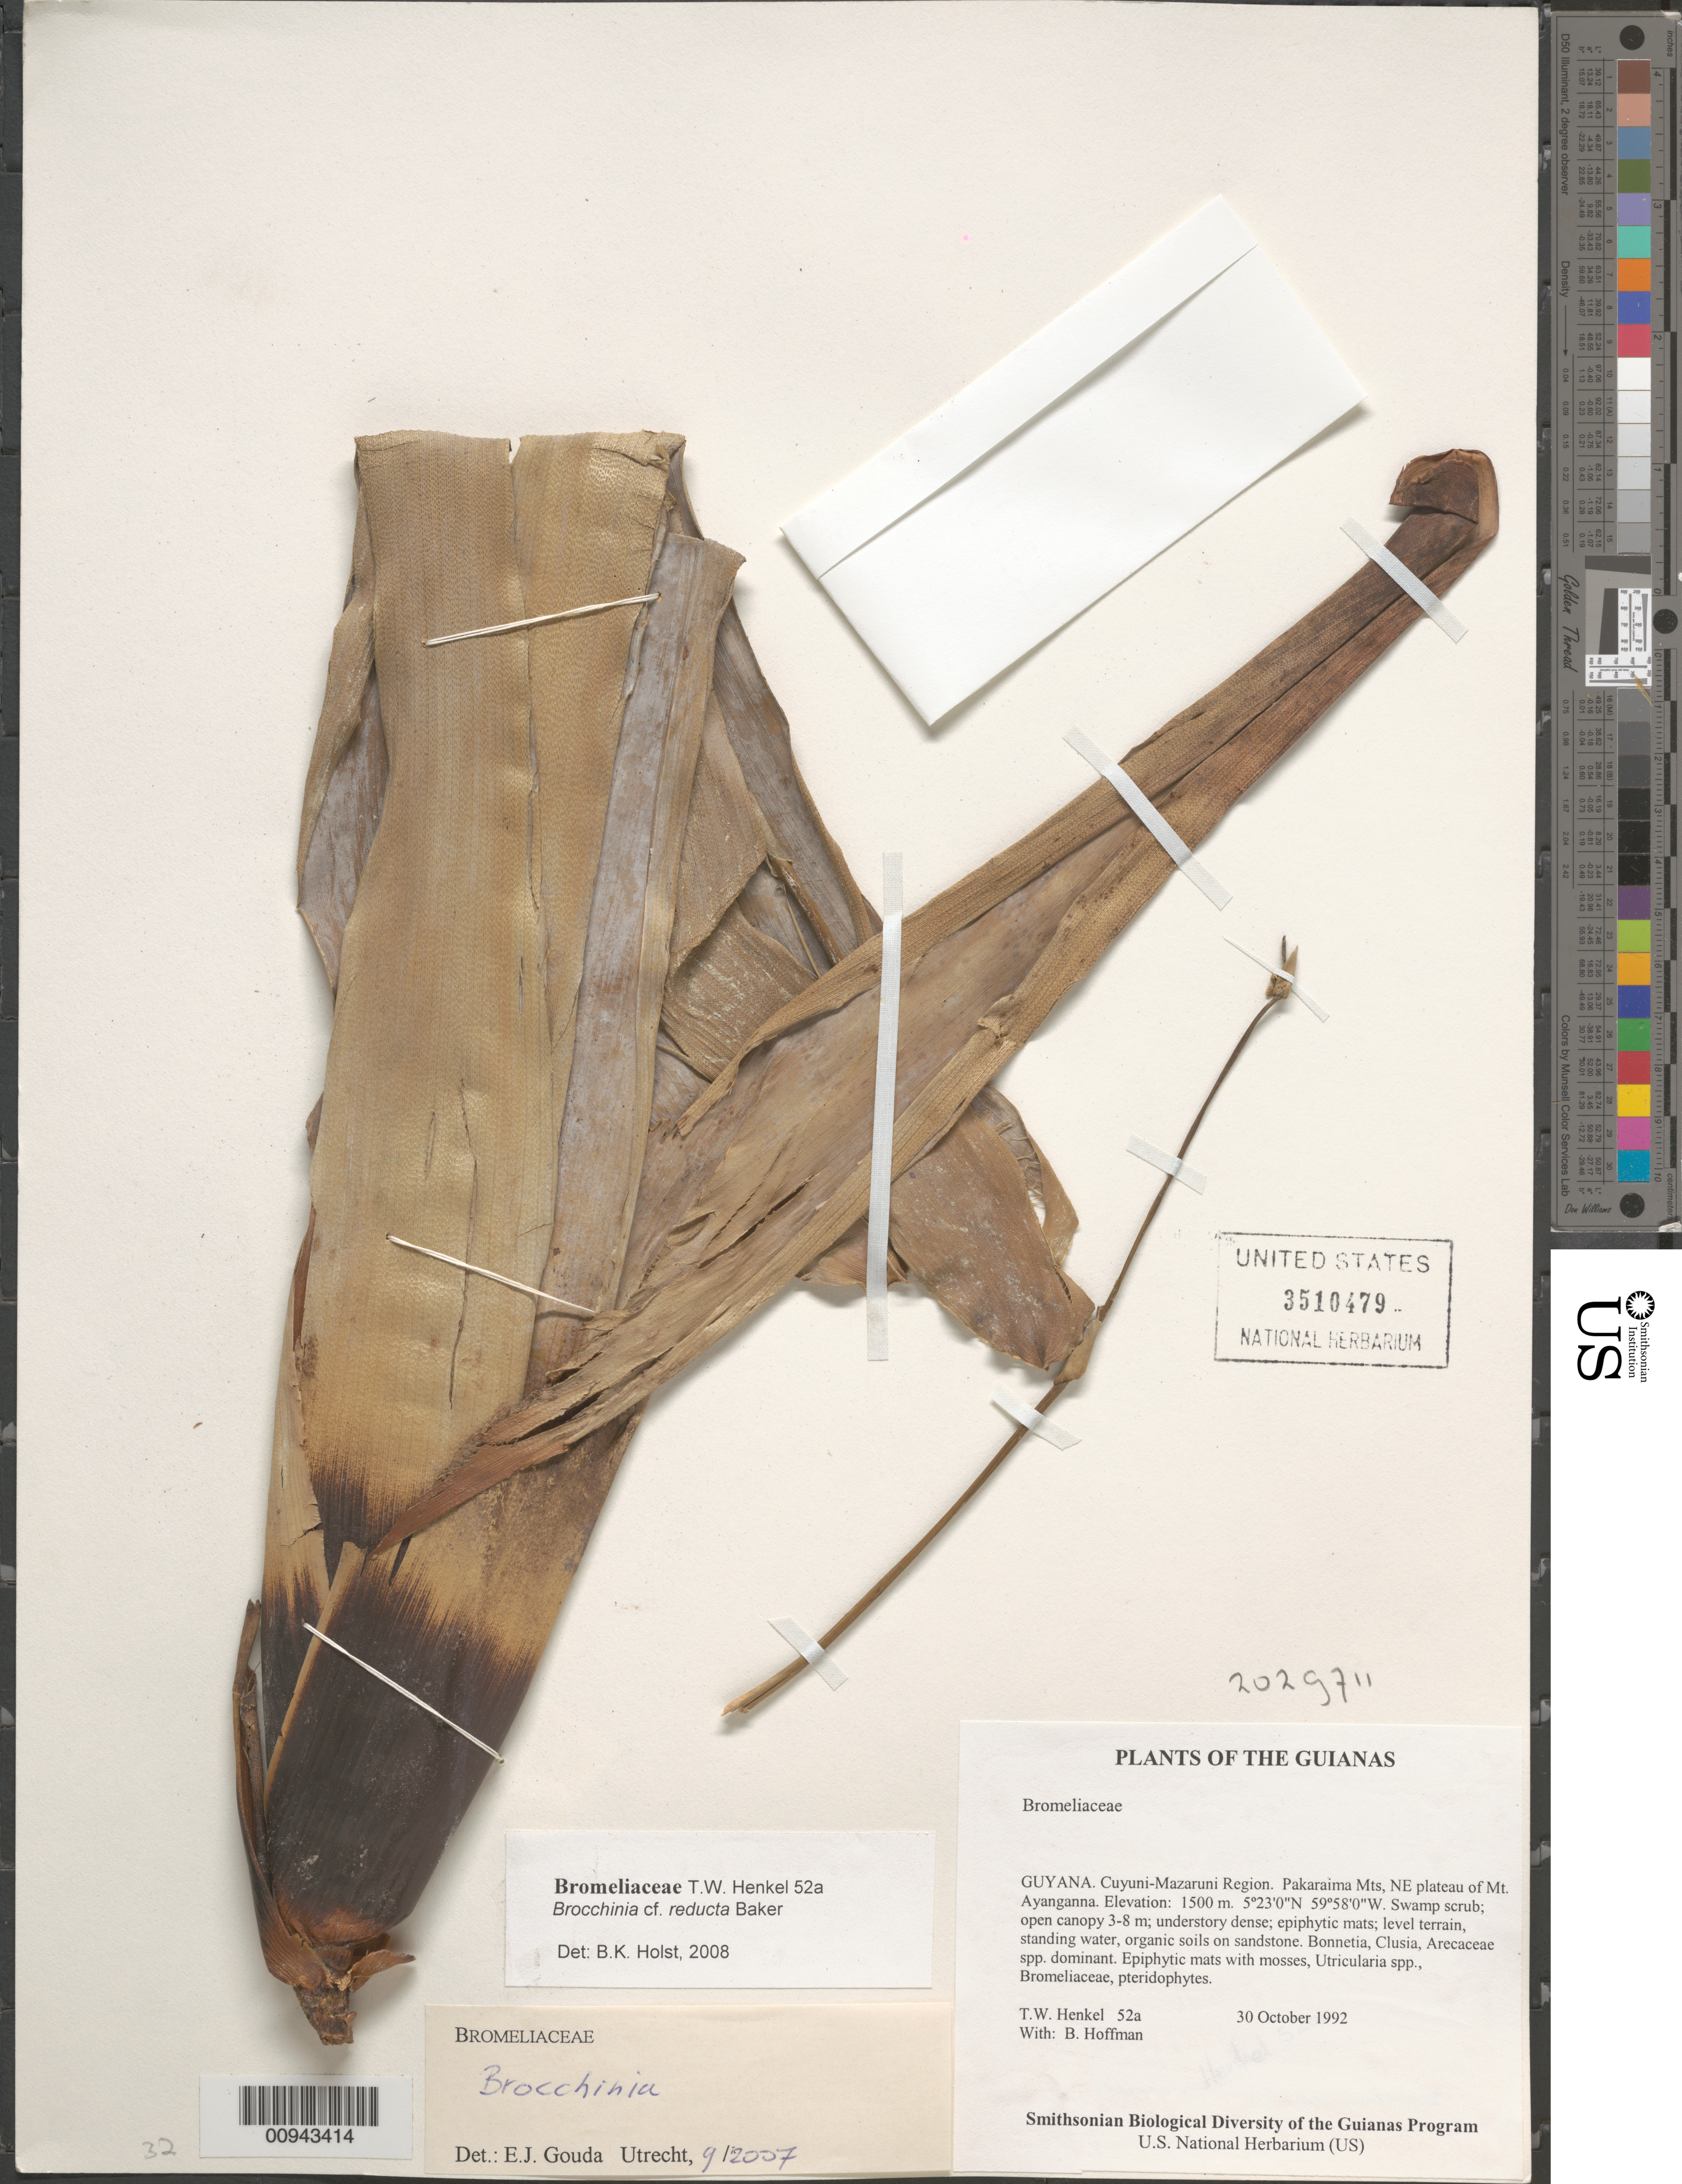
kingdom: Plantae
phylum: Tracheophyta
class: Liliopsida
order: Poales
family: Bromeliaceae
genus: Brocchinia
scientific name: Brocchinia reducta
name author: Baker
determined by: Holst, Bruce K.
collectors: T. Henkel & B. Hoffman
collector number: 52 a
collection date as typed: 30 October 1992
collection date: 1992-10-30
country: Guyana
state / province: Cuyuni-Mazaruni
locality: Pakaraima Mts, NE plateau of Mt. Ayanganna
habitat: Swamp scrub; open canopy 3-8 m; understory dense; epiphytic mats; level terrain, standing water, organic soils on sandstone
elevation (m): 1500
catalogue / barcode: US 3510479